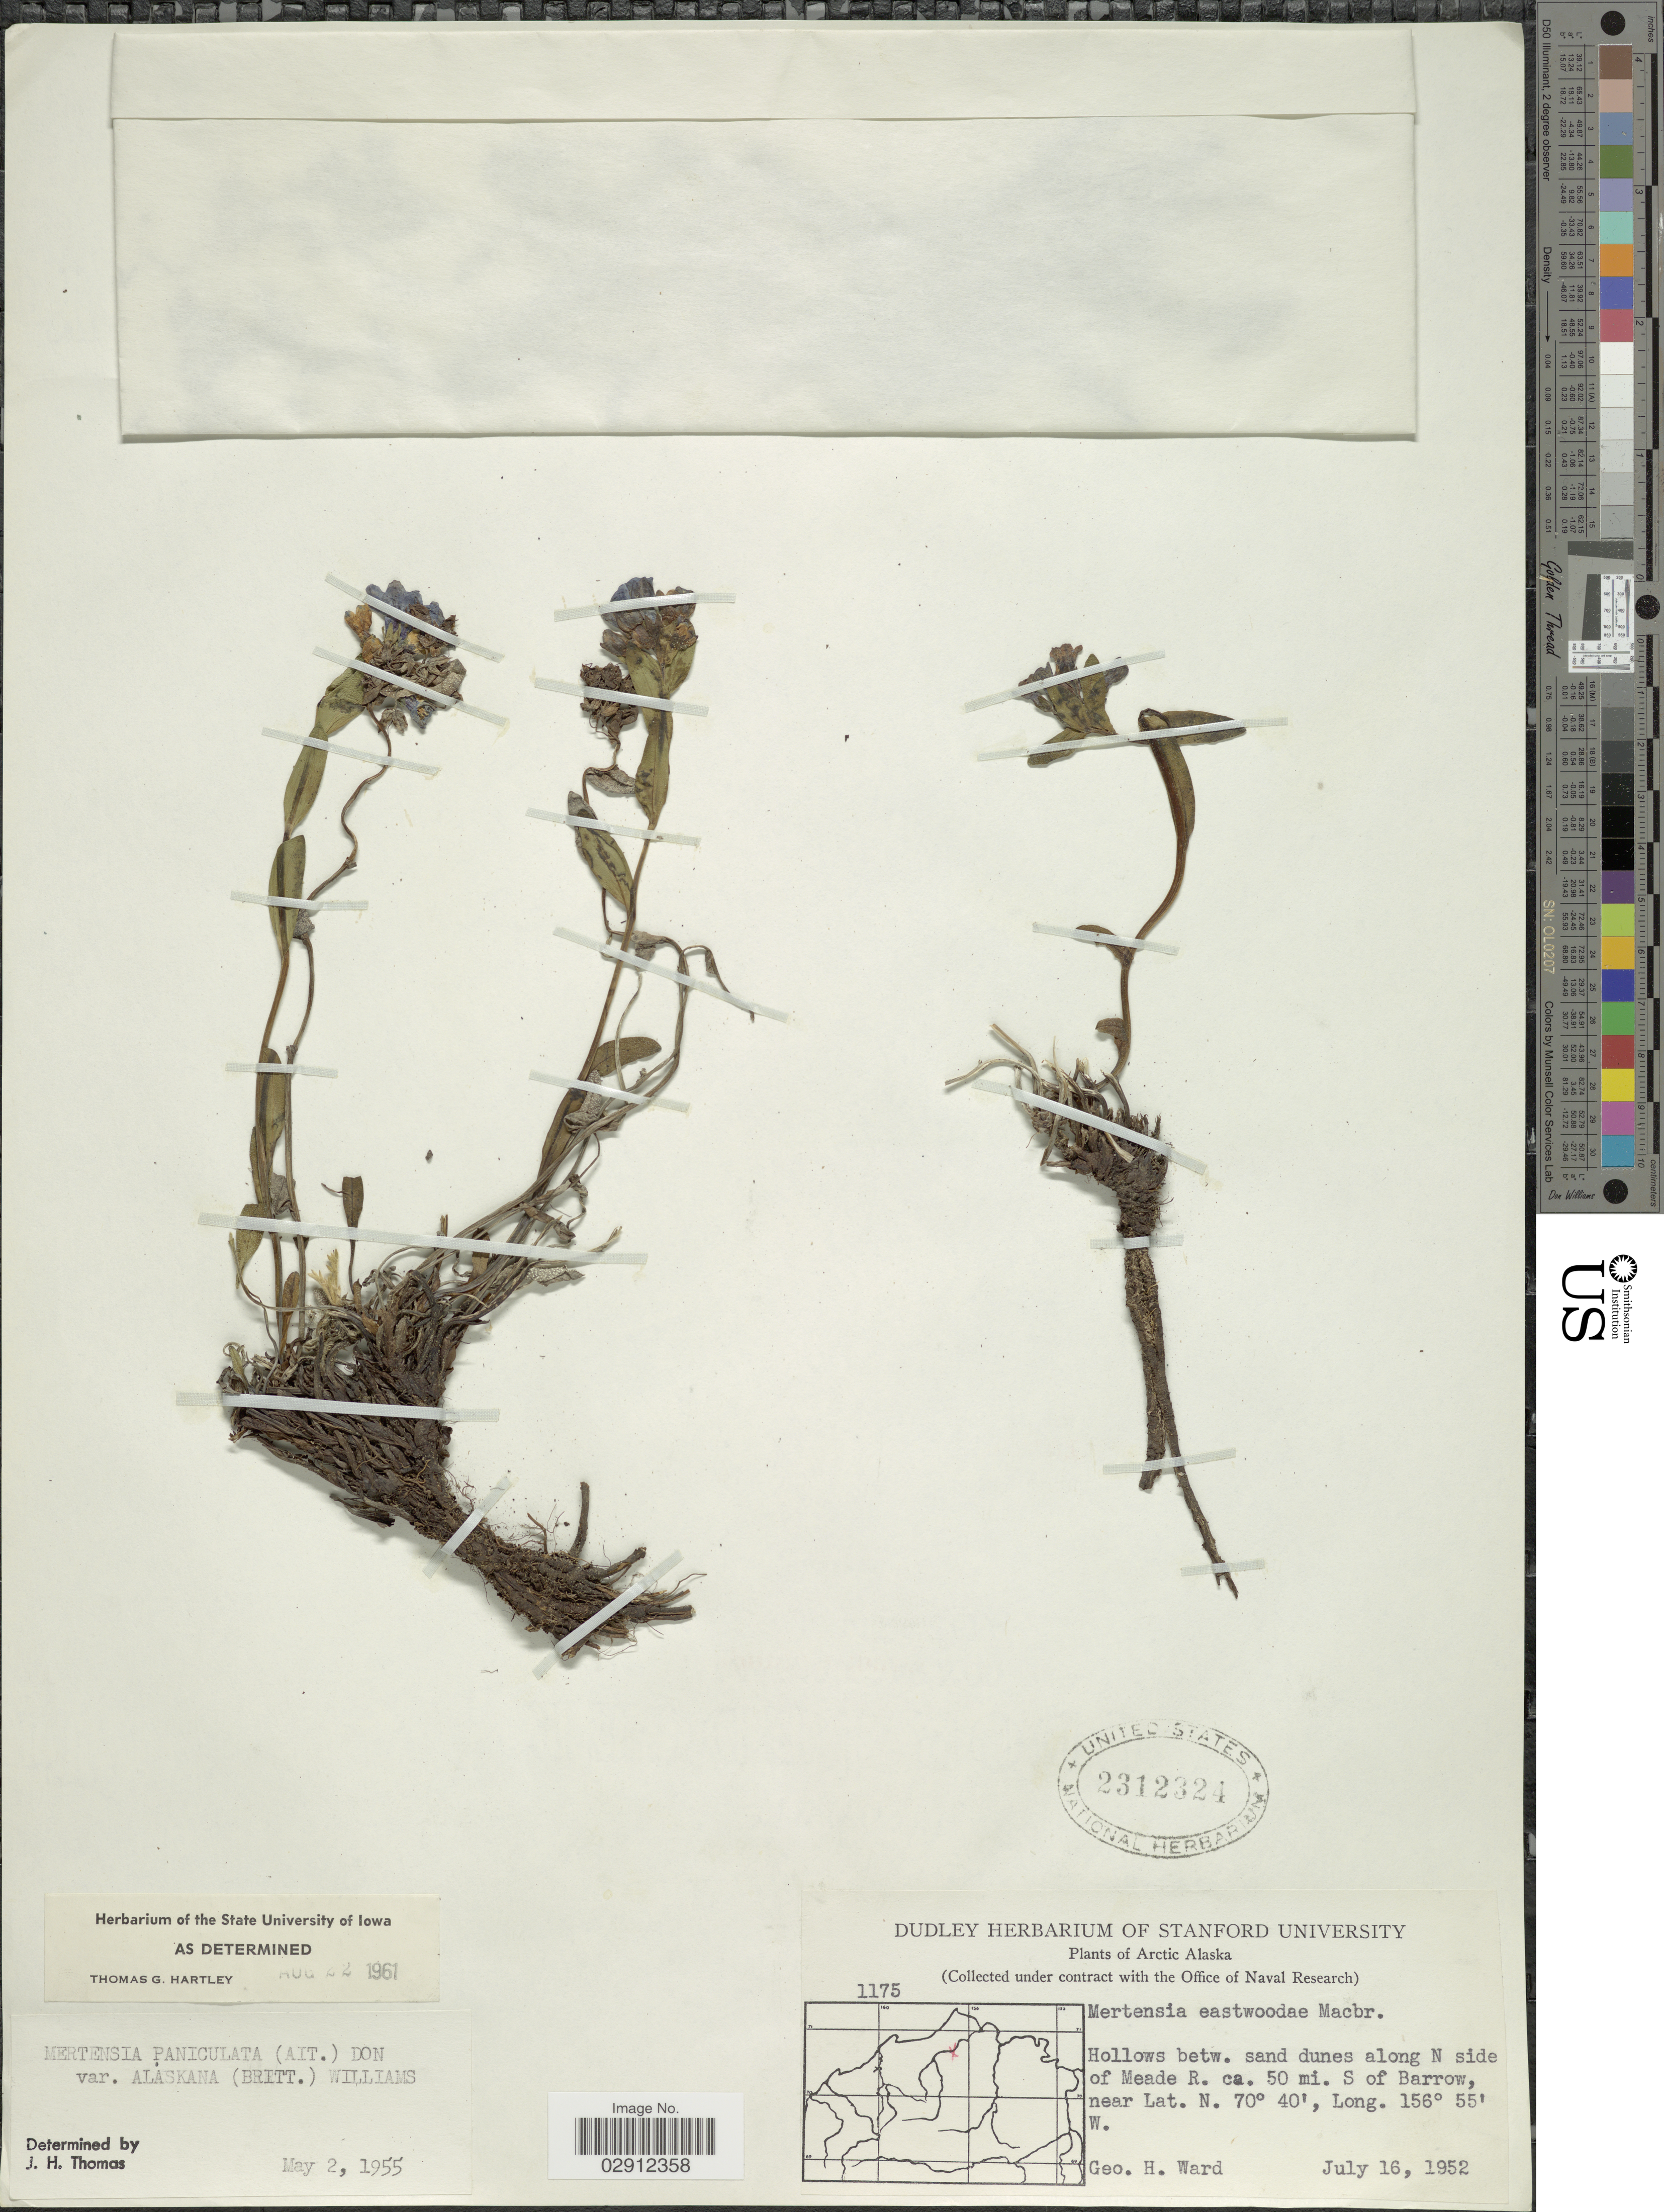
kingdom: Plantae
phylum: Tracheophyta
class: Magnoliopsida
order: Boraginales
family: Boraginaceae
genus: Mertensia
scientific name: Mertensia eastwoodiae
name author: J.F. Macbr.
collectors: G. H. Ward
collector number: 1175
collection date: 1952-07-16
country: United States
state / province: Alaska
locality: Arctic Alaska. Hollows betw. sand dunes along N side of Meade R. ca. 50 mi. S of Barrow.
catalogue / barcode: US 2312324